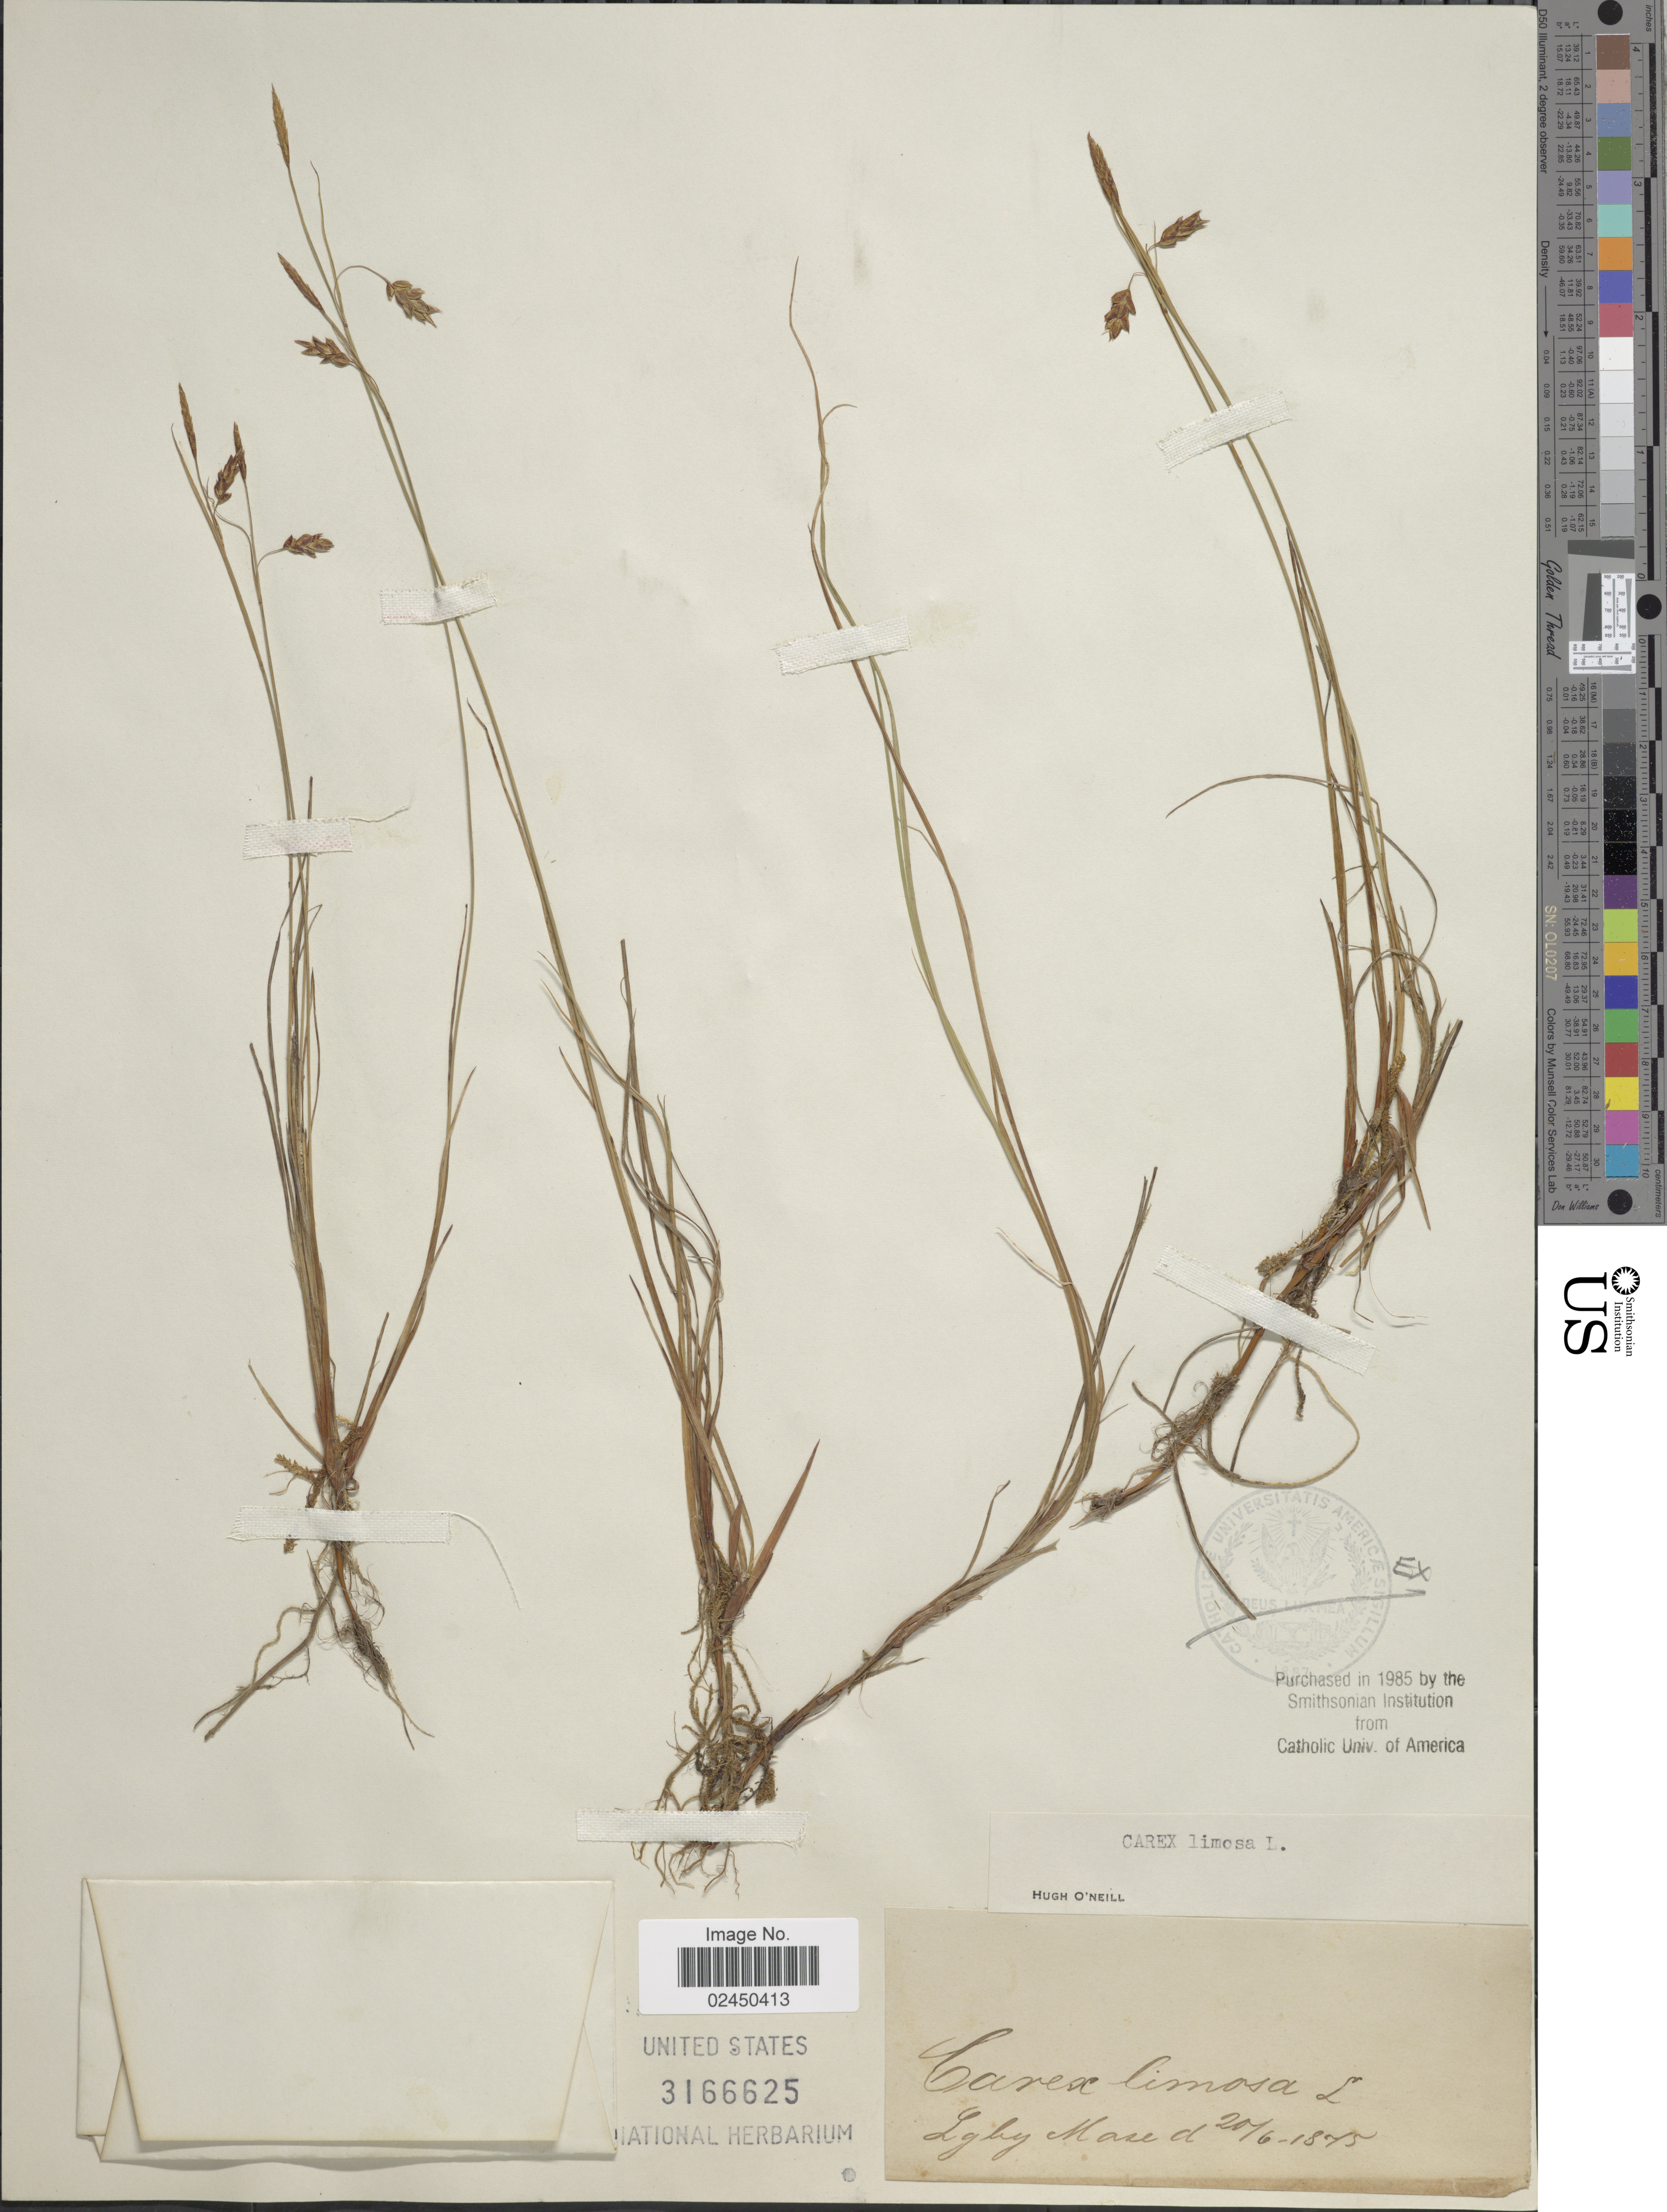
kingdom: Plantae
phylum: Tracheophyta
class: Liliopsida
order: Poales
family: Cyperaceae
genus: Carex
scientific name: Carex limosa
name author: L.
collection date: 1875-06-20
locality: Lghy Mase [interpreted]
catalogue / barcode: US 3166625